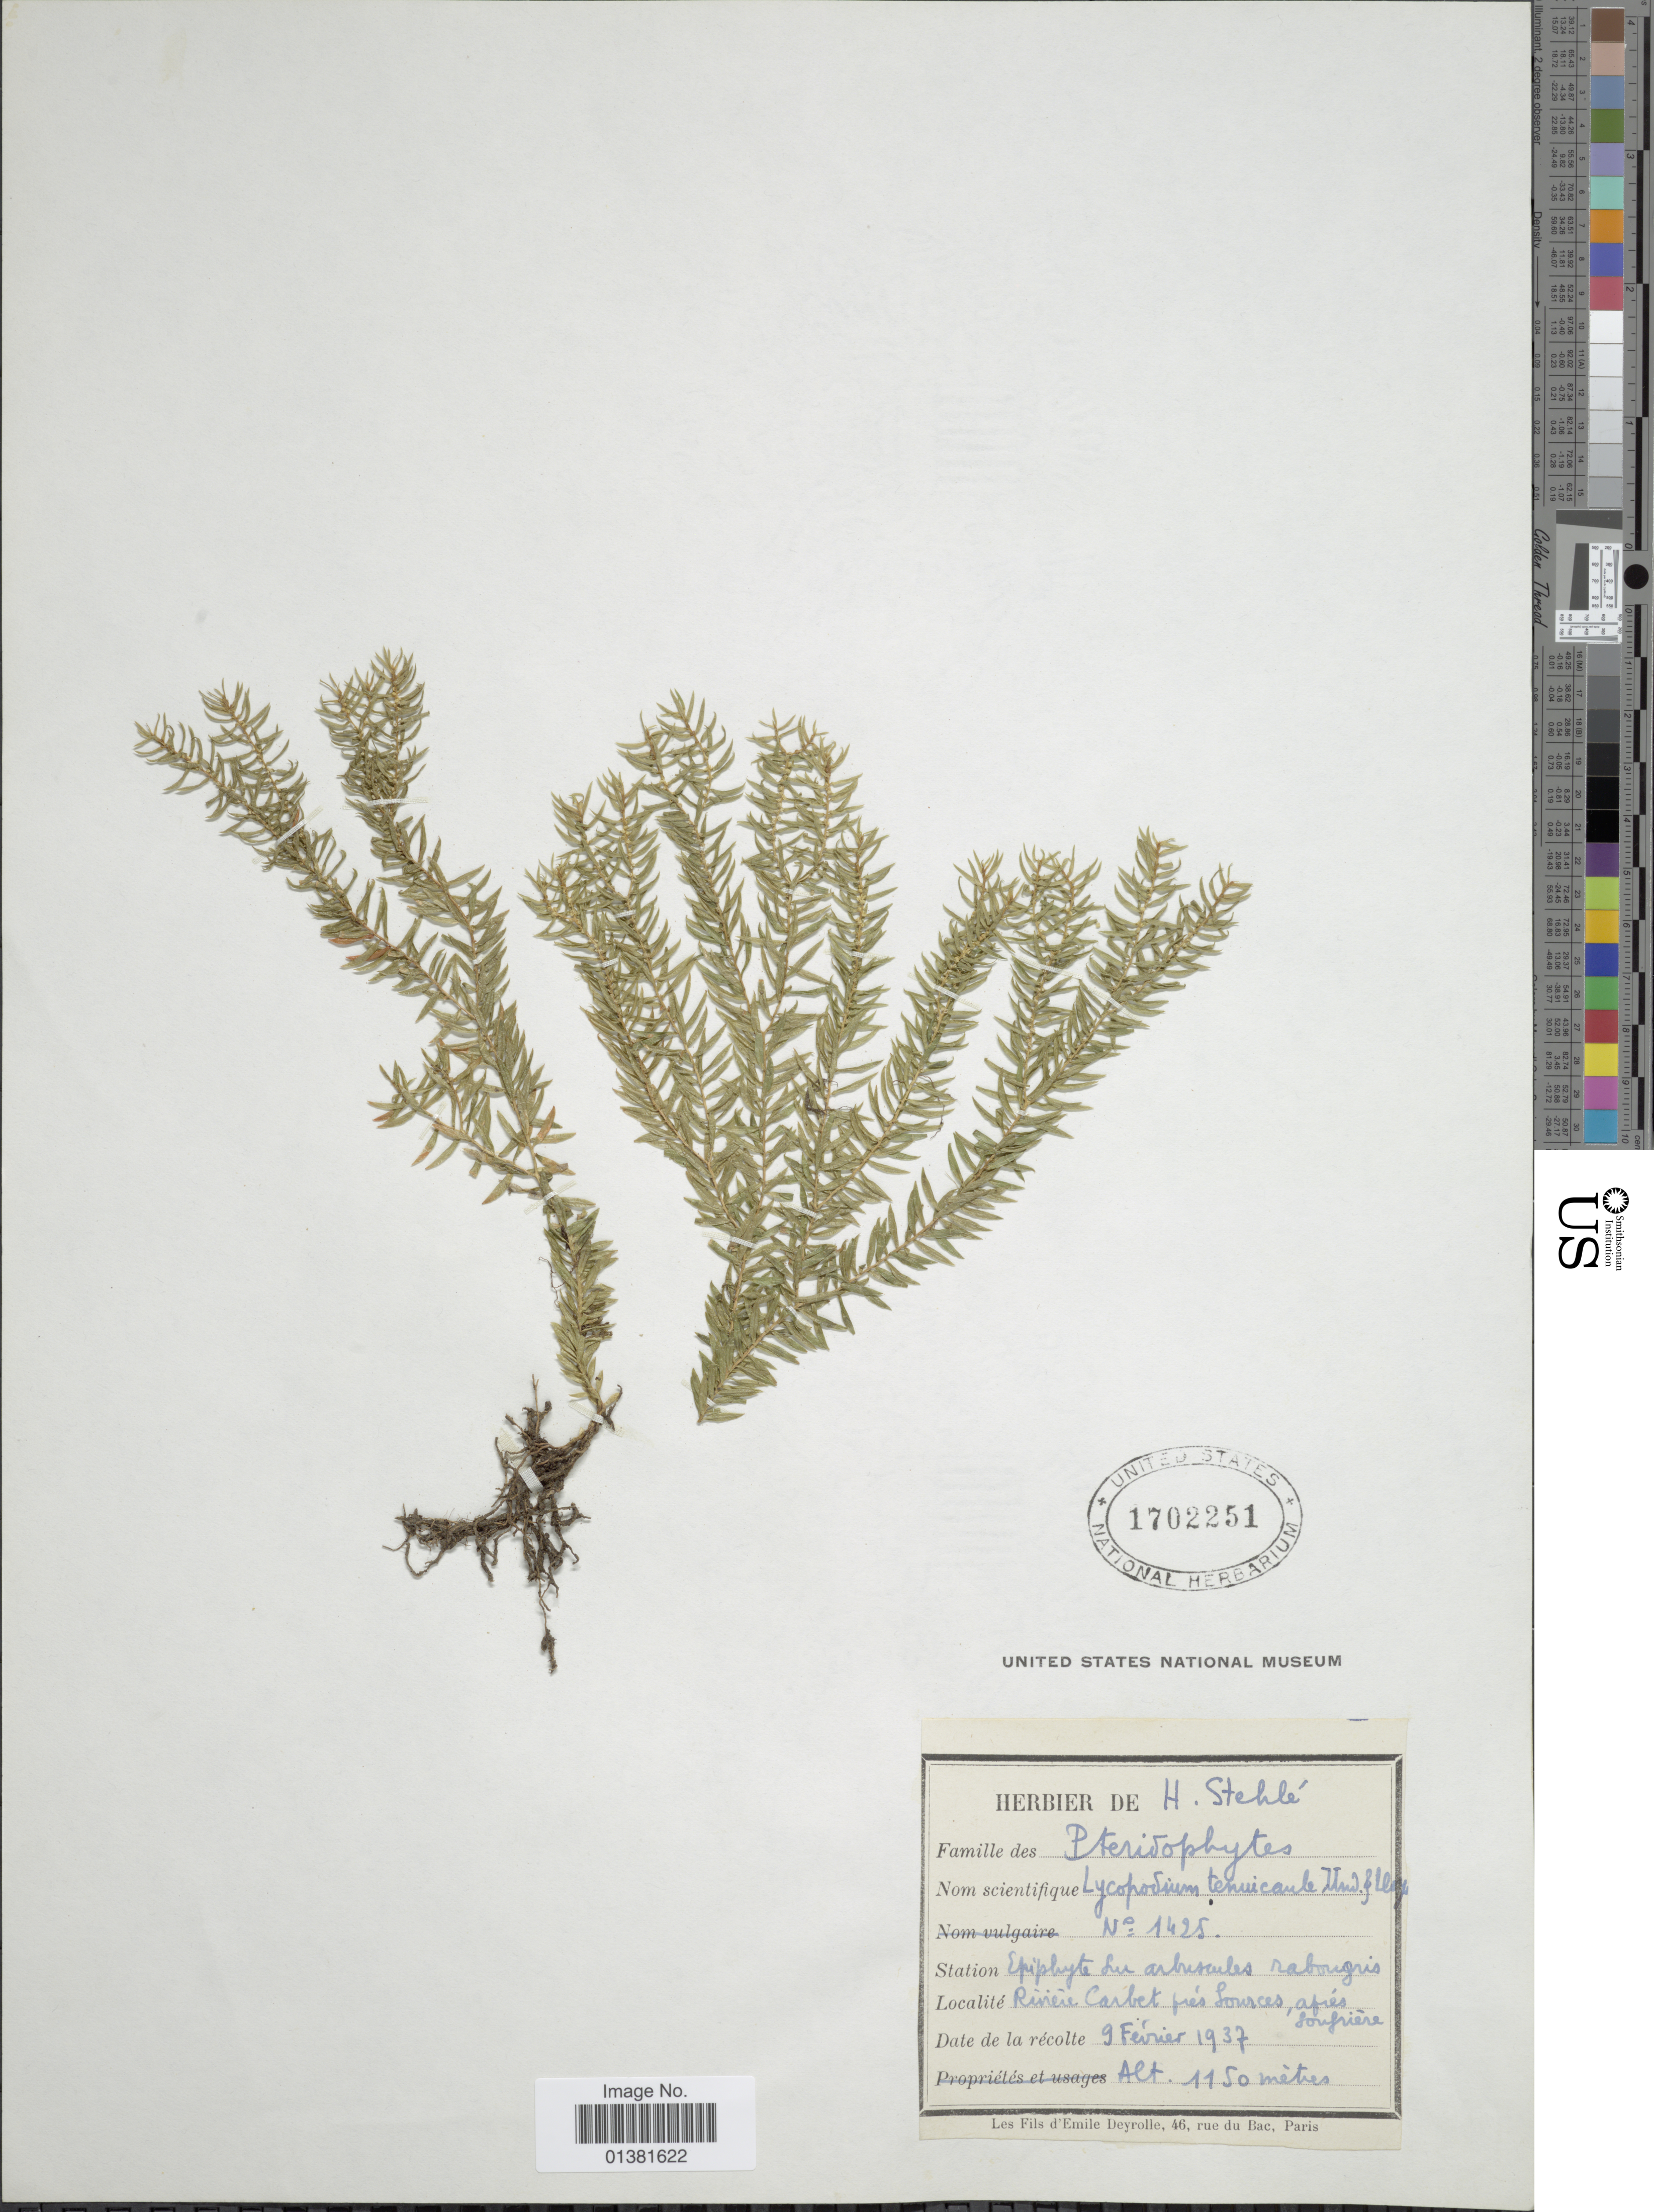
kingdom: Plantae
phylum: Tracheophyta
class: Lycopodiopsida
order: Lycopodiales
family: Lycopodiaceae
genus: Phlegmariurus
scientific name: Phlegmariurus tenuicaulis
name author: (Underw. & F.E. Lloyd) B. Øllg.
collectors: ex herb. H. Stehlé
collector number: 1425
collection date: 1937-02-09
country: Guadeloupe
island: Basse-Terre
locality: Riviére Carbet prés Sources, aprés Soufriére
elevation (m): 1150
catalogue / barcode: US 1702251